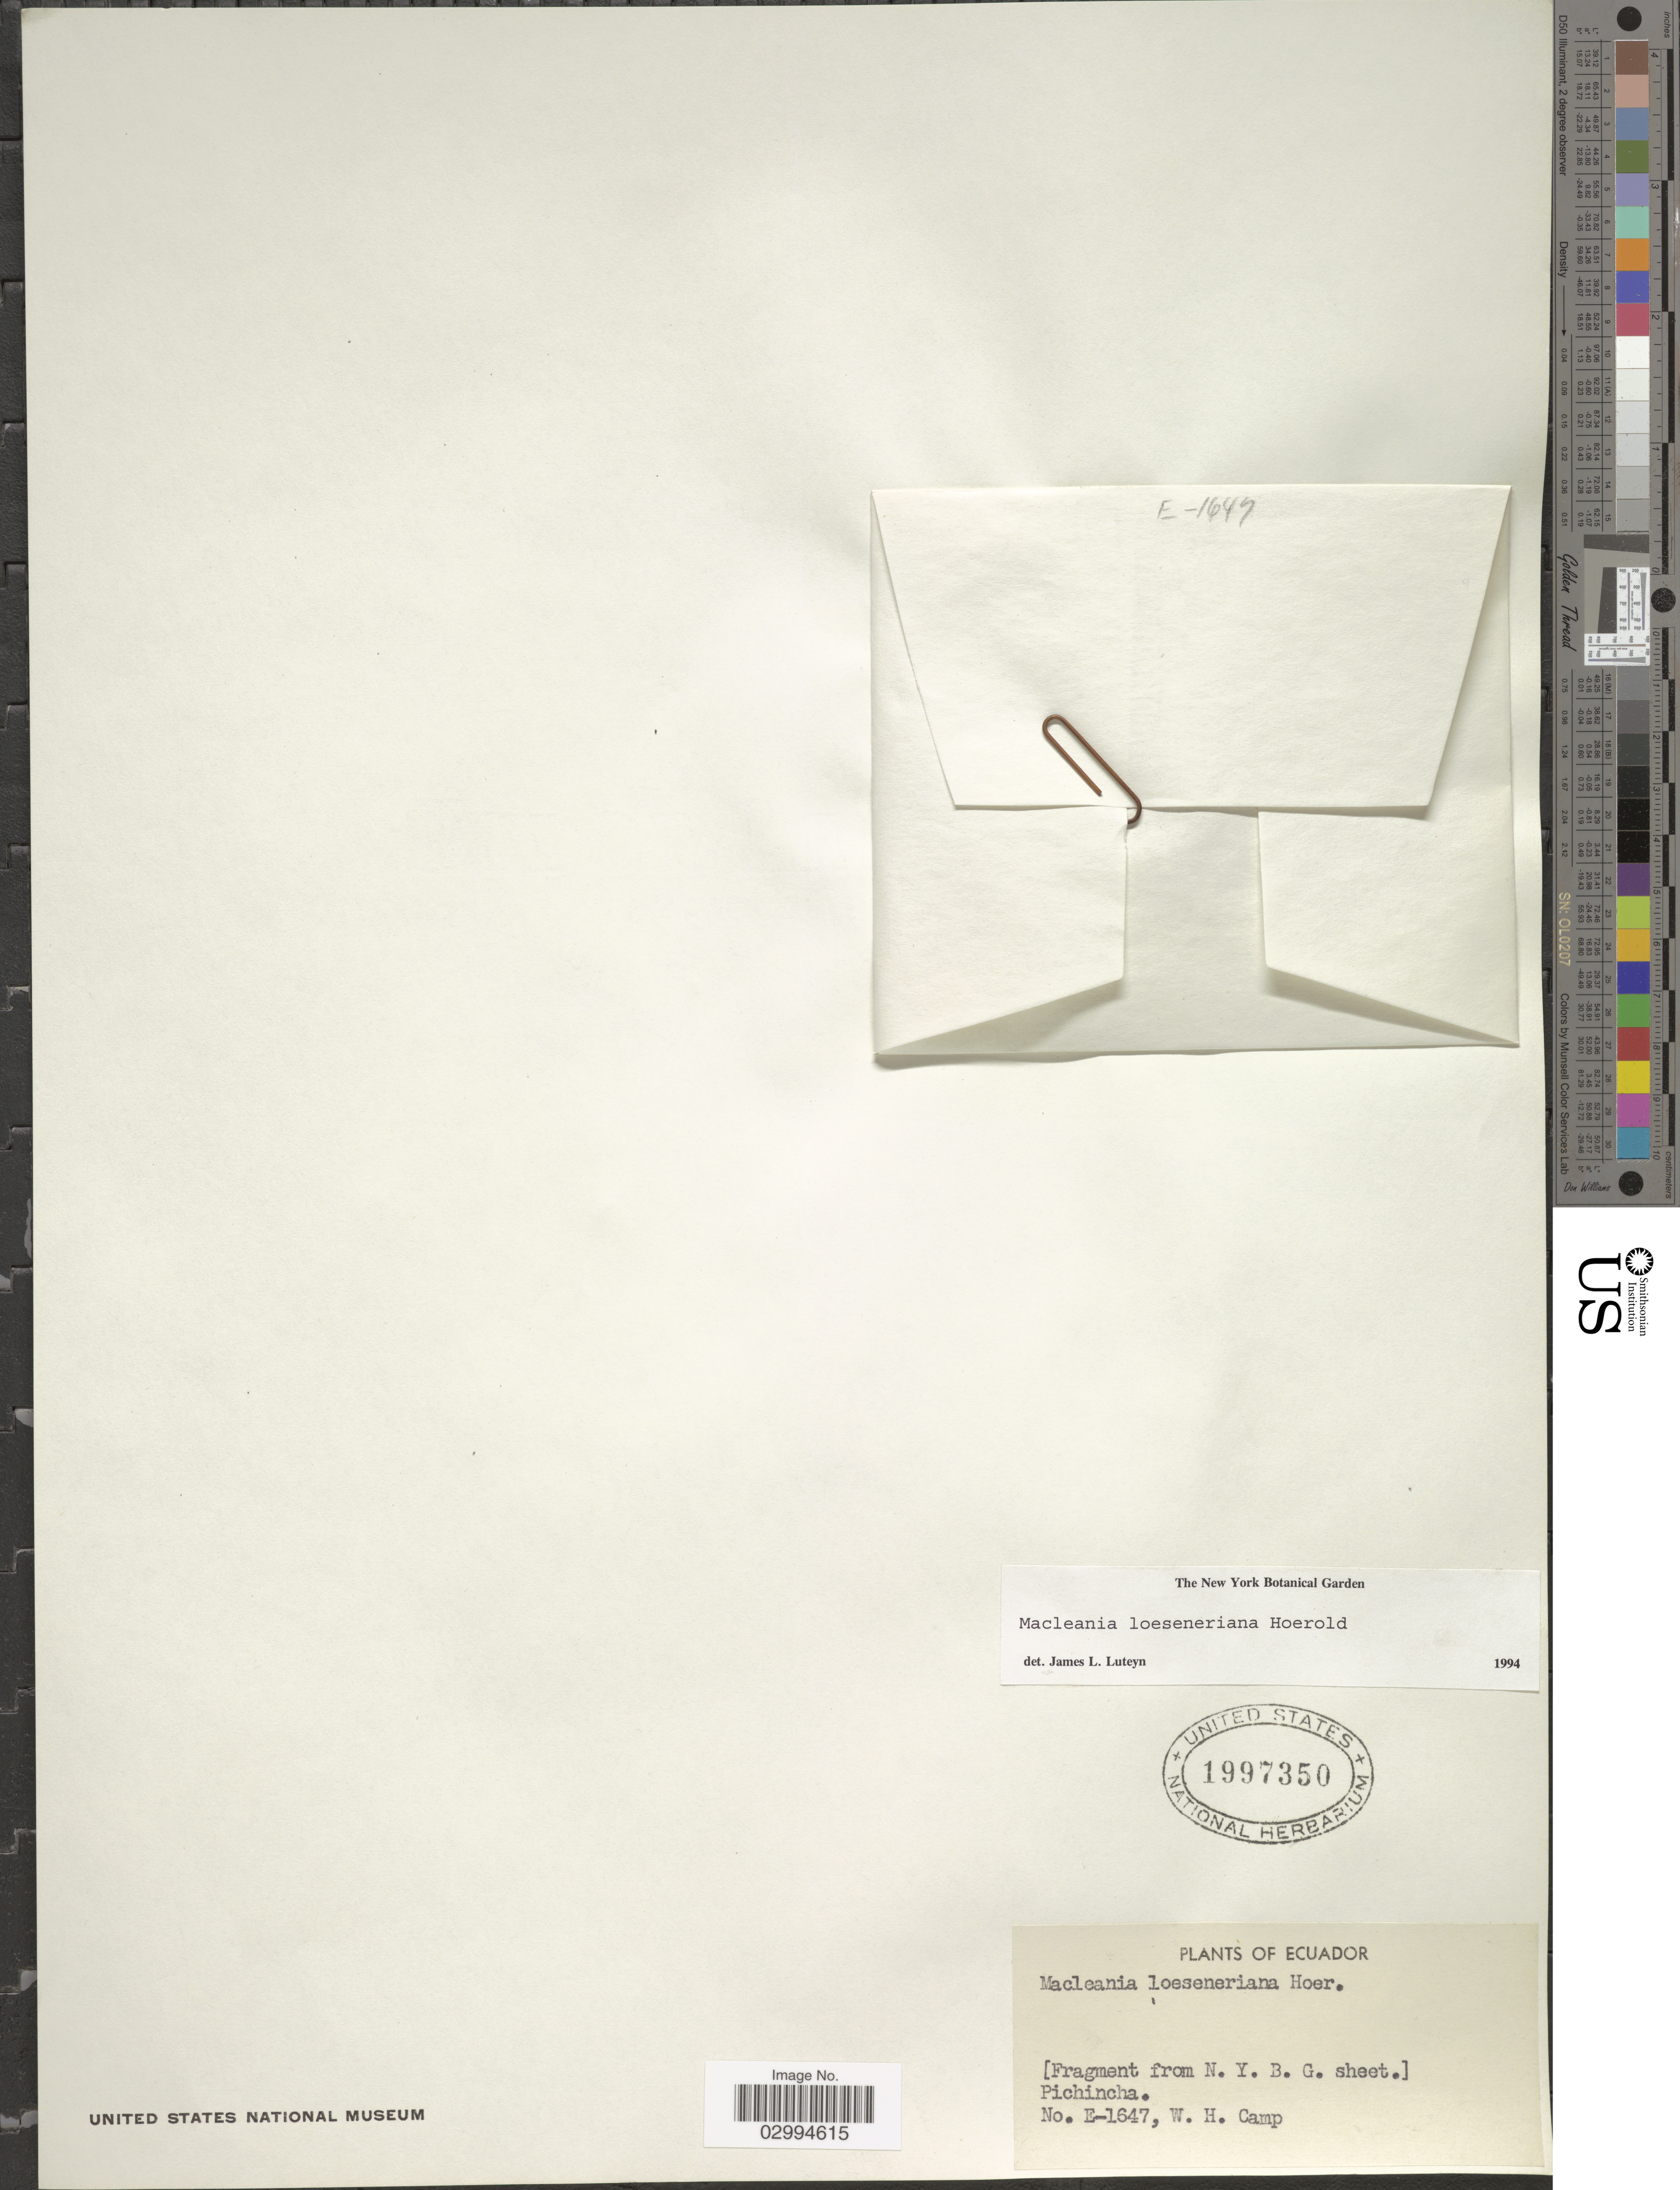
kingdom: Plantae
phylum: Tracheophyta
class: Magnoliopsida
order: Ericales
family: Ericaceae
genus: Macleania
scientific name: Macleania loeseneriana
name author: Hoerold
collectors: W. H. Camp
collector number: E-1647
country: Ecuador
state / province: Pichincha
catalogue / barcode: US 1997350